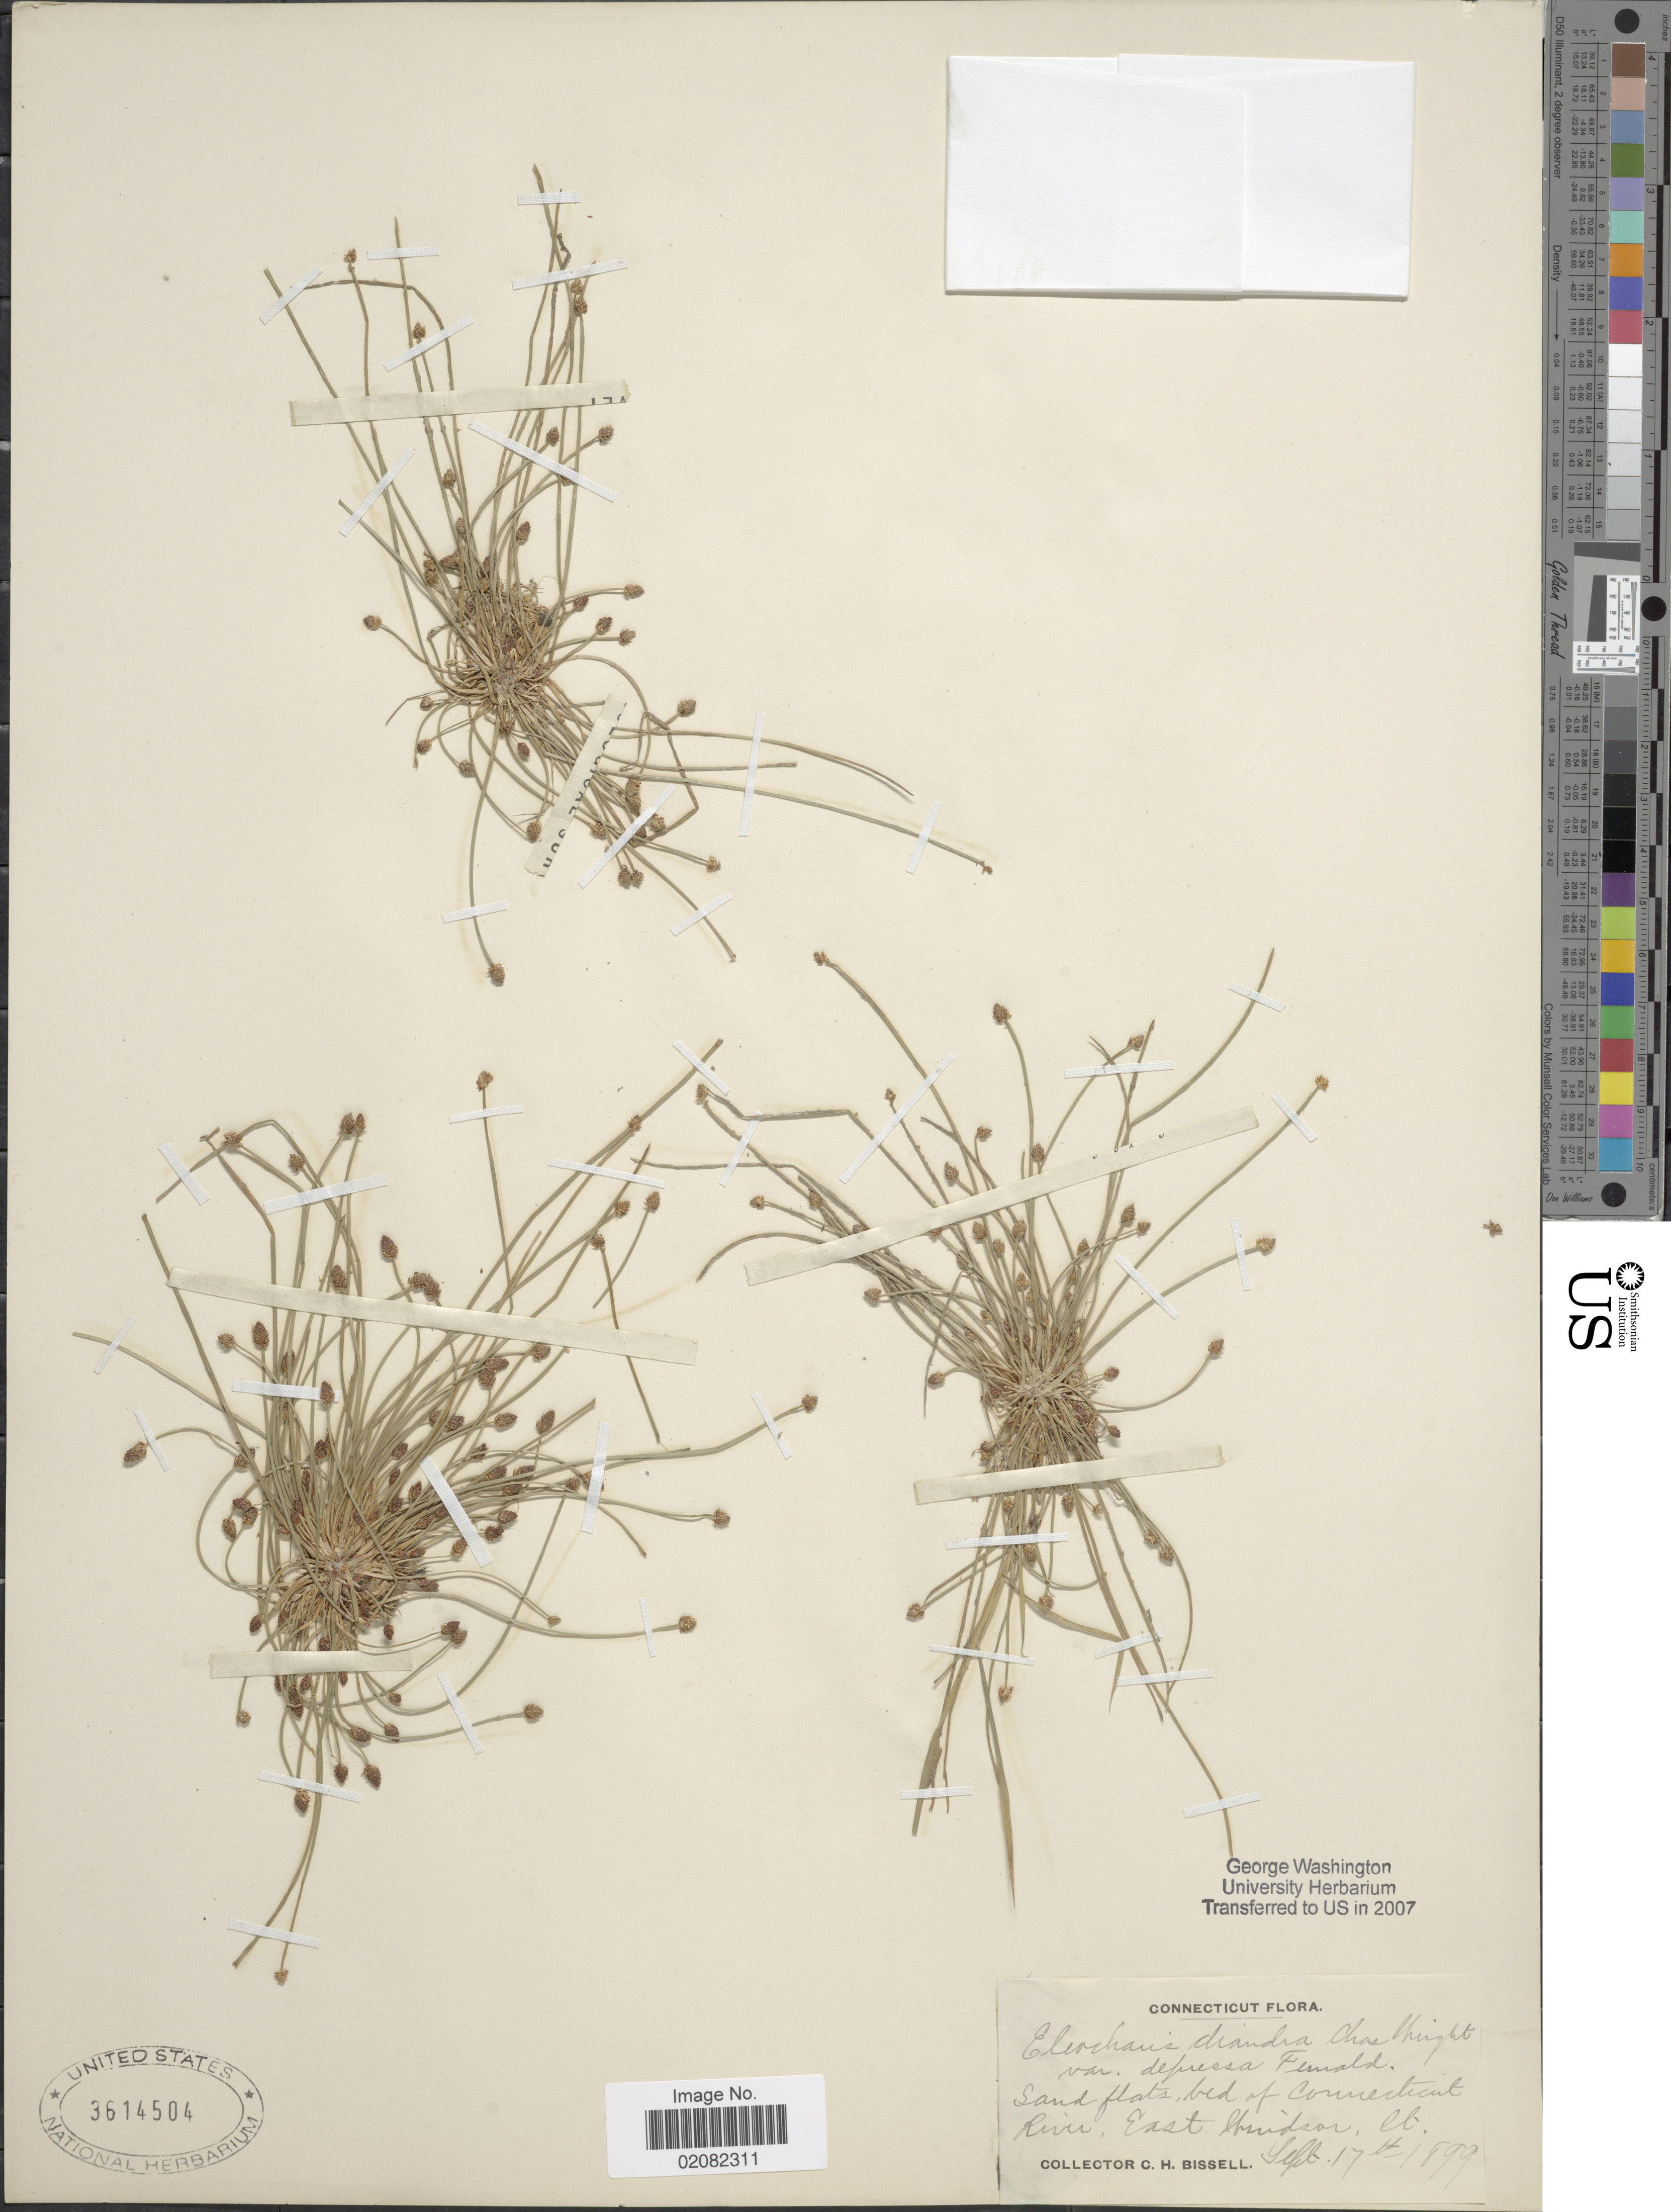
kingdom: Plantae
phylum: Tracheophyta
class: Liliopsida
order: Poales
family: Cyperaceae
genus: Eleocharis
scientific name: Eleocharis diandra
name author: C. Wright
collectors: C. Bissell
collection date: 1899-09-17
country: United States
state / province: Connecticut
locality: Bed of Connecticut River, East of Windsor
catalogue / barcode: US 3614504